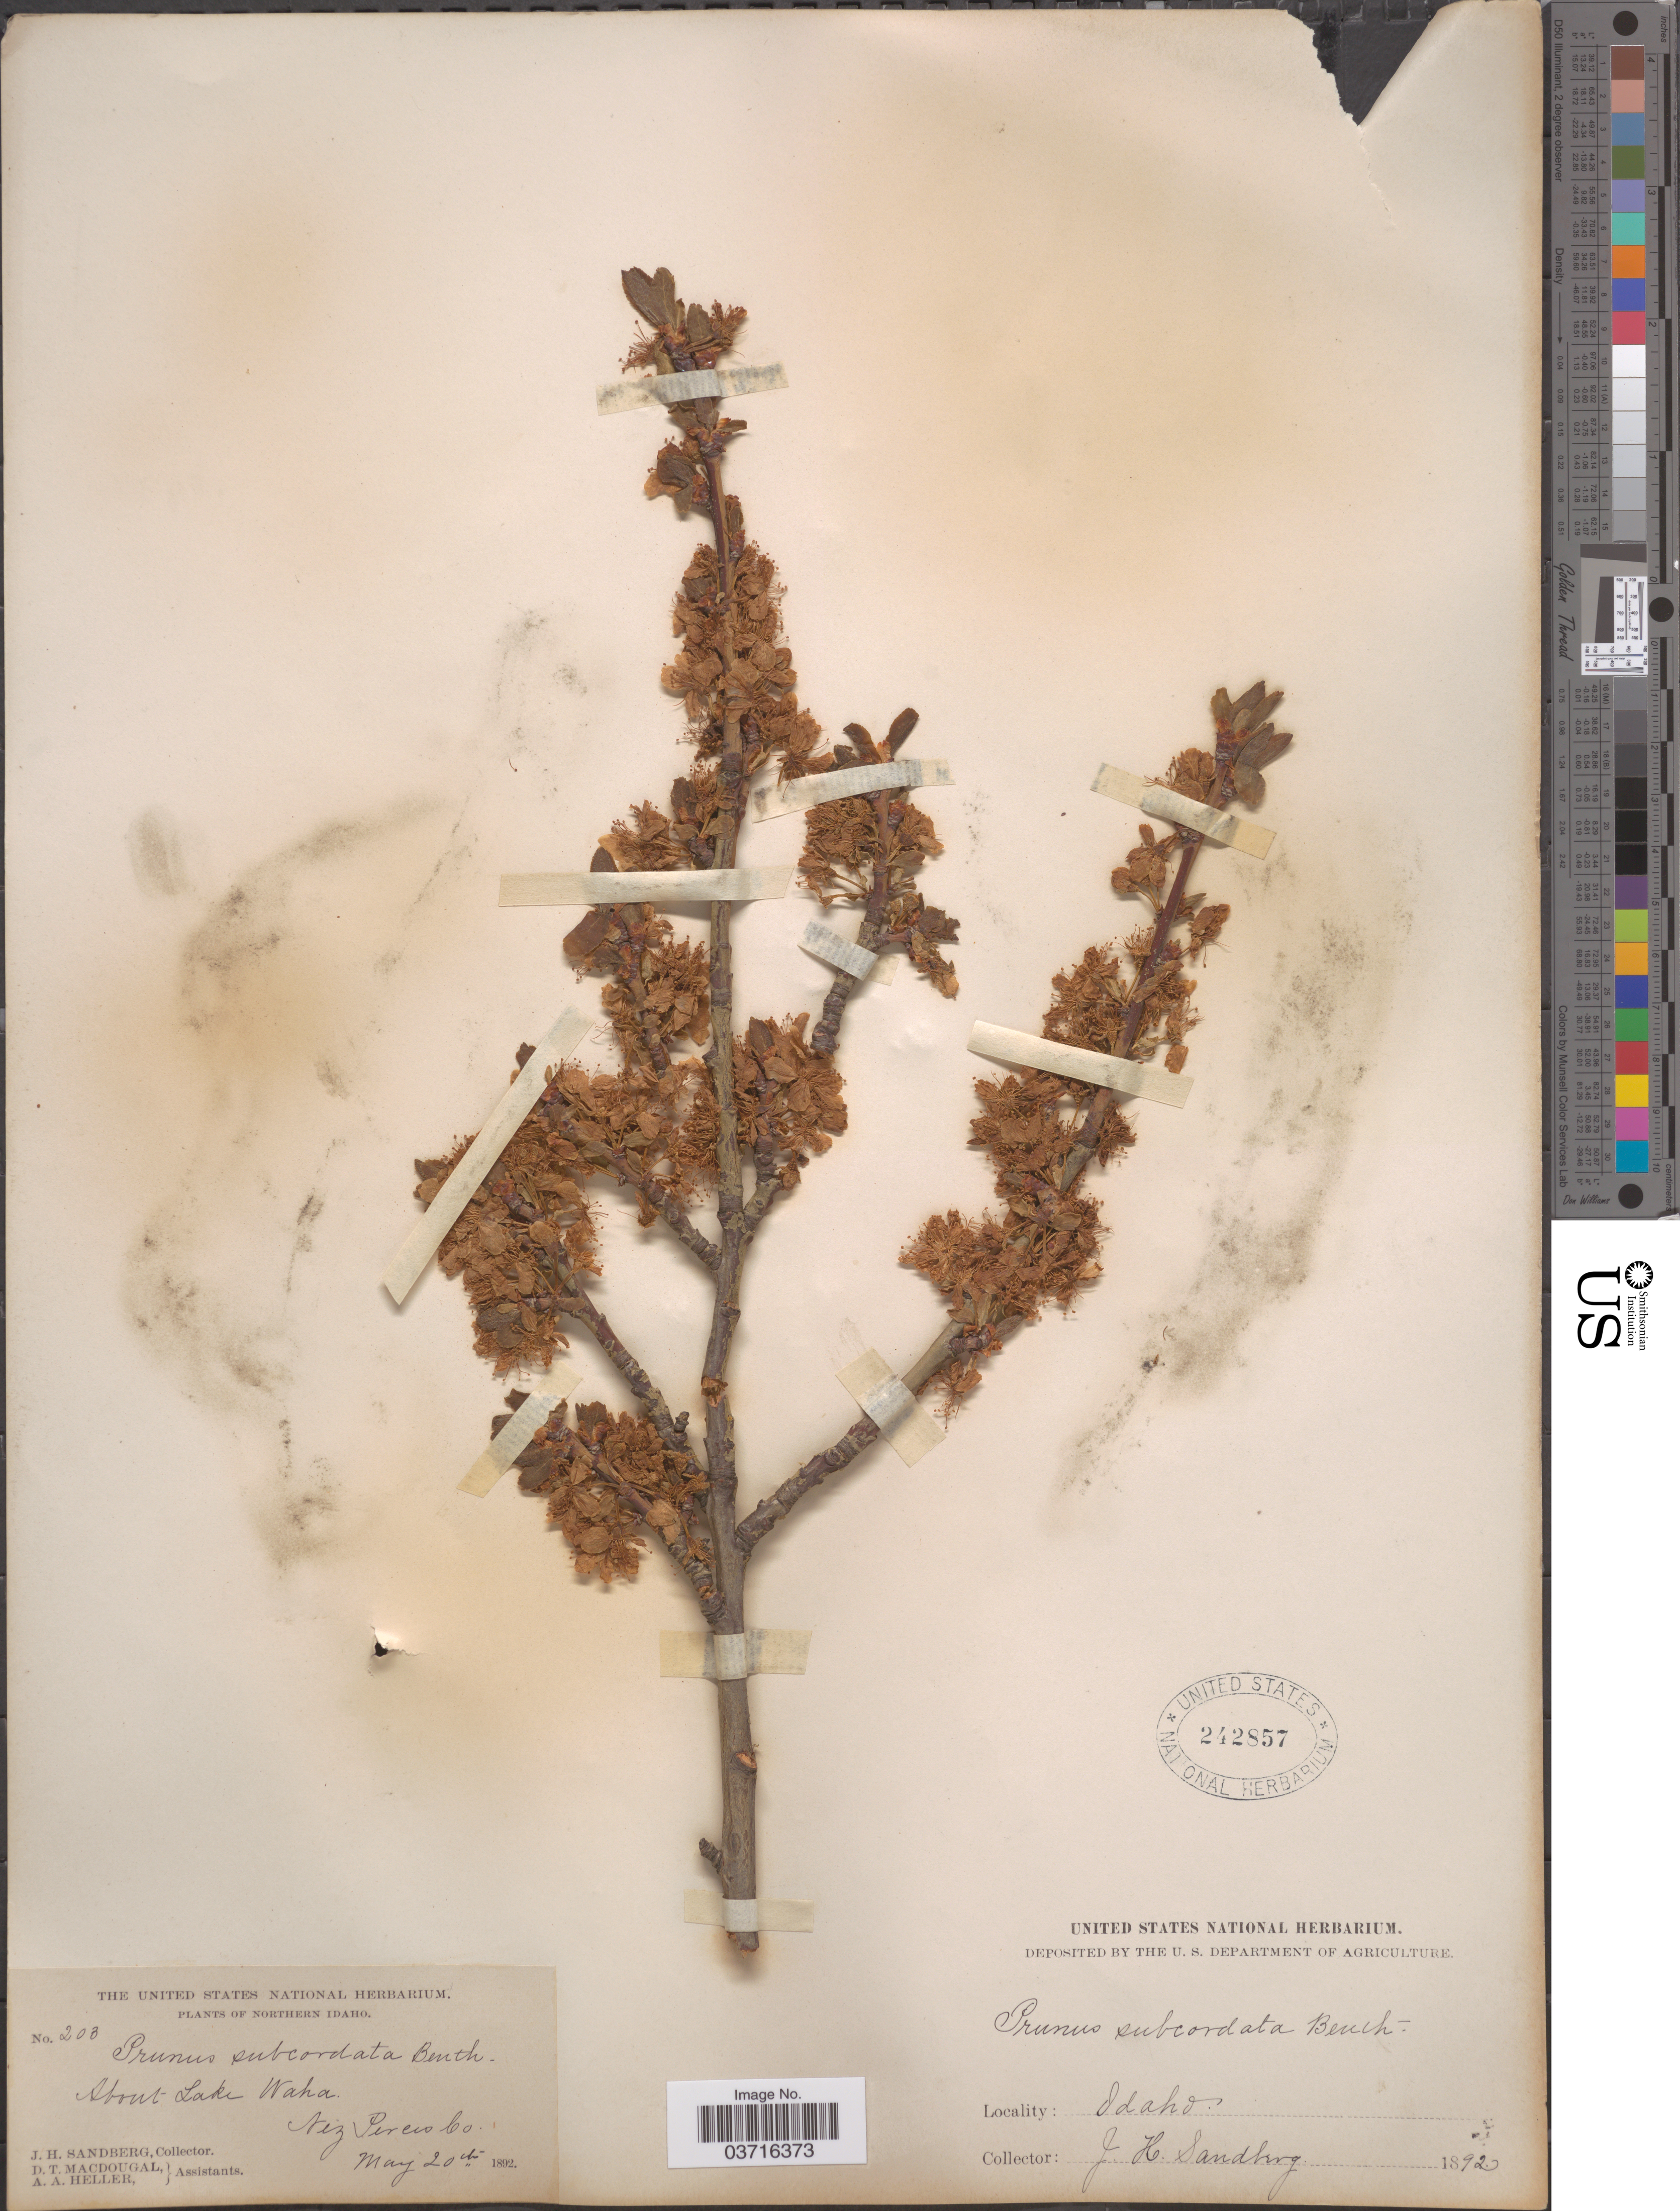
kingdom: Plantae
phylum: Tracheophyta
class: Magnoliopsida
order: Rosales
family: Rosaceae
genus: Prunus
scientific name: Prunus subcordata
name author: Benth.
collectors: J. H. Sandberg, D. T. MacDougal & A. A. Heller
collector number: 203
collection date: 1892-05-20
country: United States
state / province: Idaho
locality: Northern Idaho. About Lake Waha. Nez Perces Co.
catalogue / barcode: US 242857